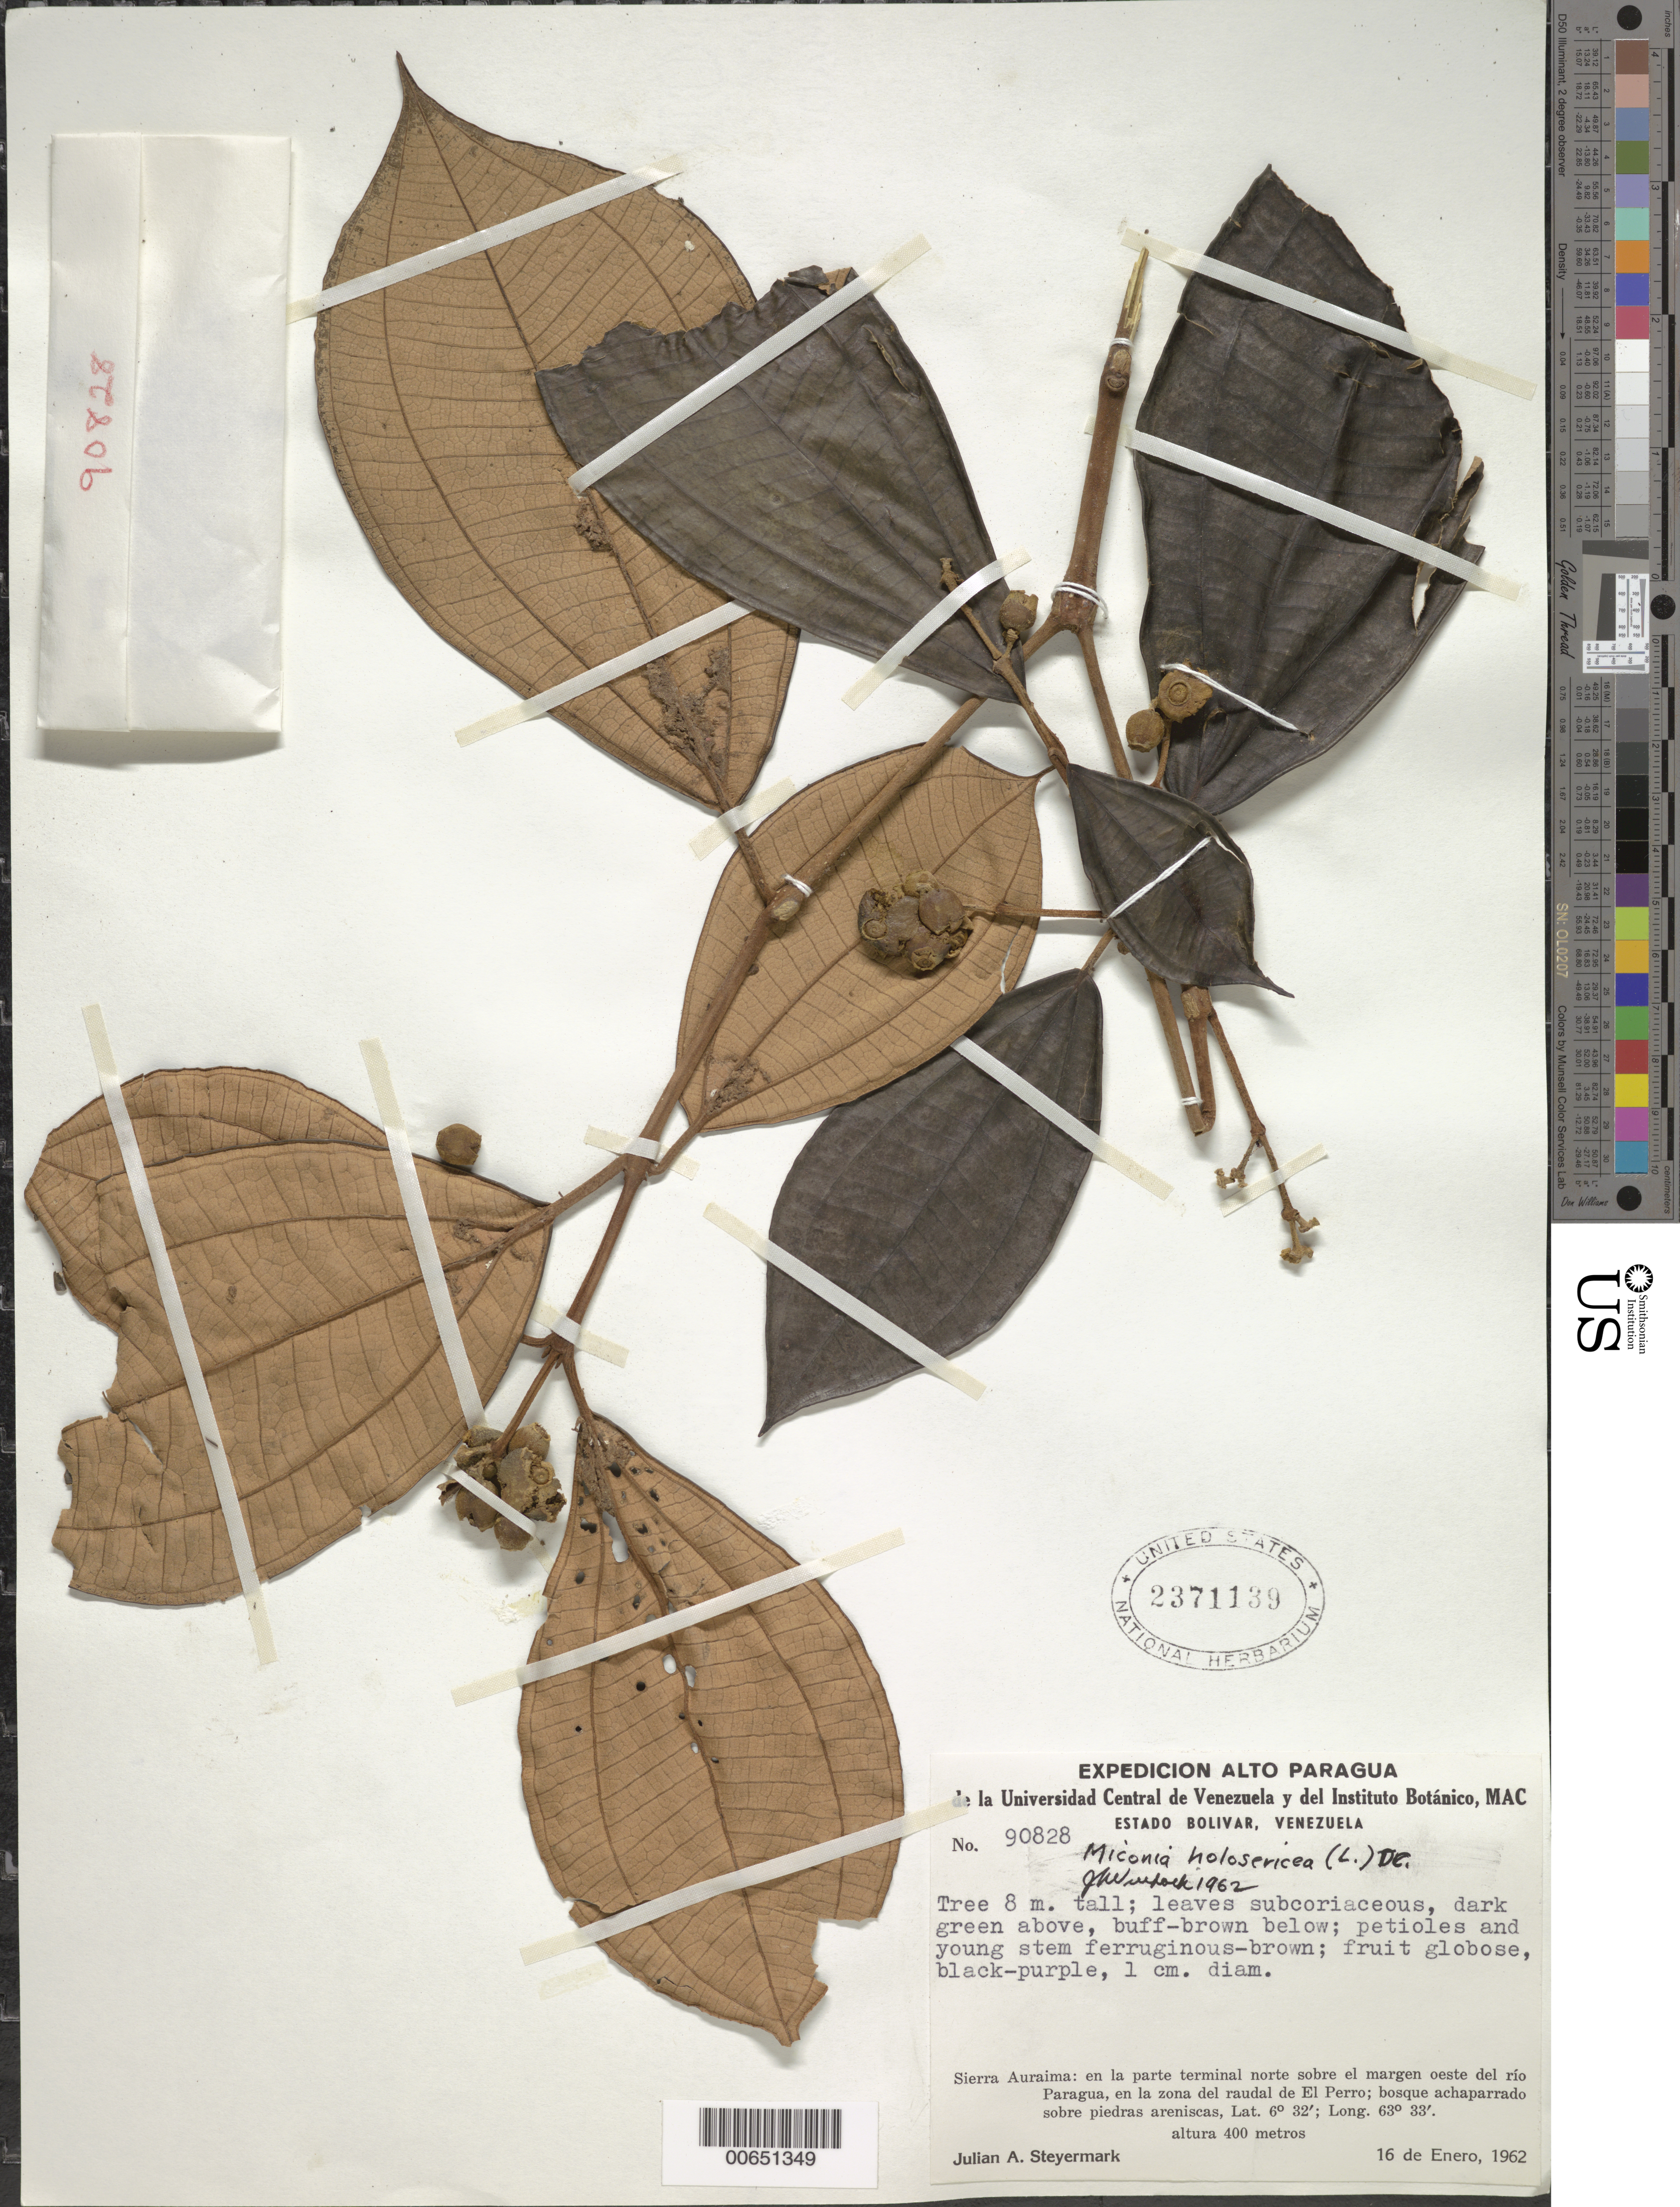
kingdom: Plantae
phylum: Tracheophyta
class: Magnoliopsida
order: Myrtales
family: Melastomataceae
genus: Miconia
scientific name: Miconia holosericea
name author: (L.) DC.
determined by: Wurdack, John J., (US), US (UNITED STATES)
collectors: J. Steyermark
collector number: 90828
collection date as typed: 16-Jan-62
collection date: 1962-01-16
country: Venezuela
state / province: Bolívar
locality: Sierra Auraima, parte terminal norte sobre el margen W of Río Paragua, en la zona del raudal de El Perro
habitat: Bosque achaparrado sobre piedras areniscas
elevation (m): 400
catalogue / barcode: US 2371139